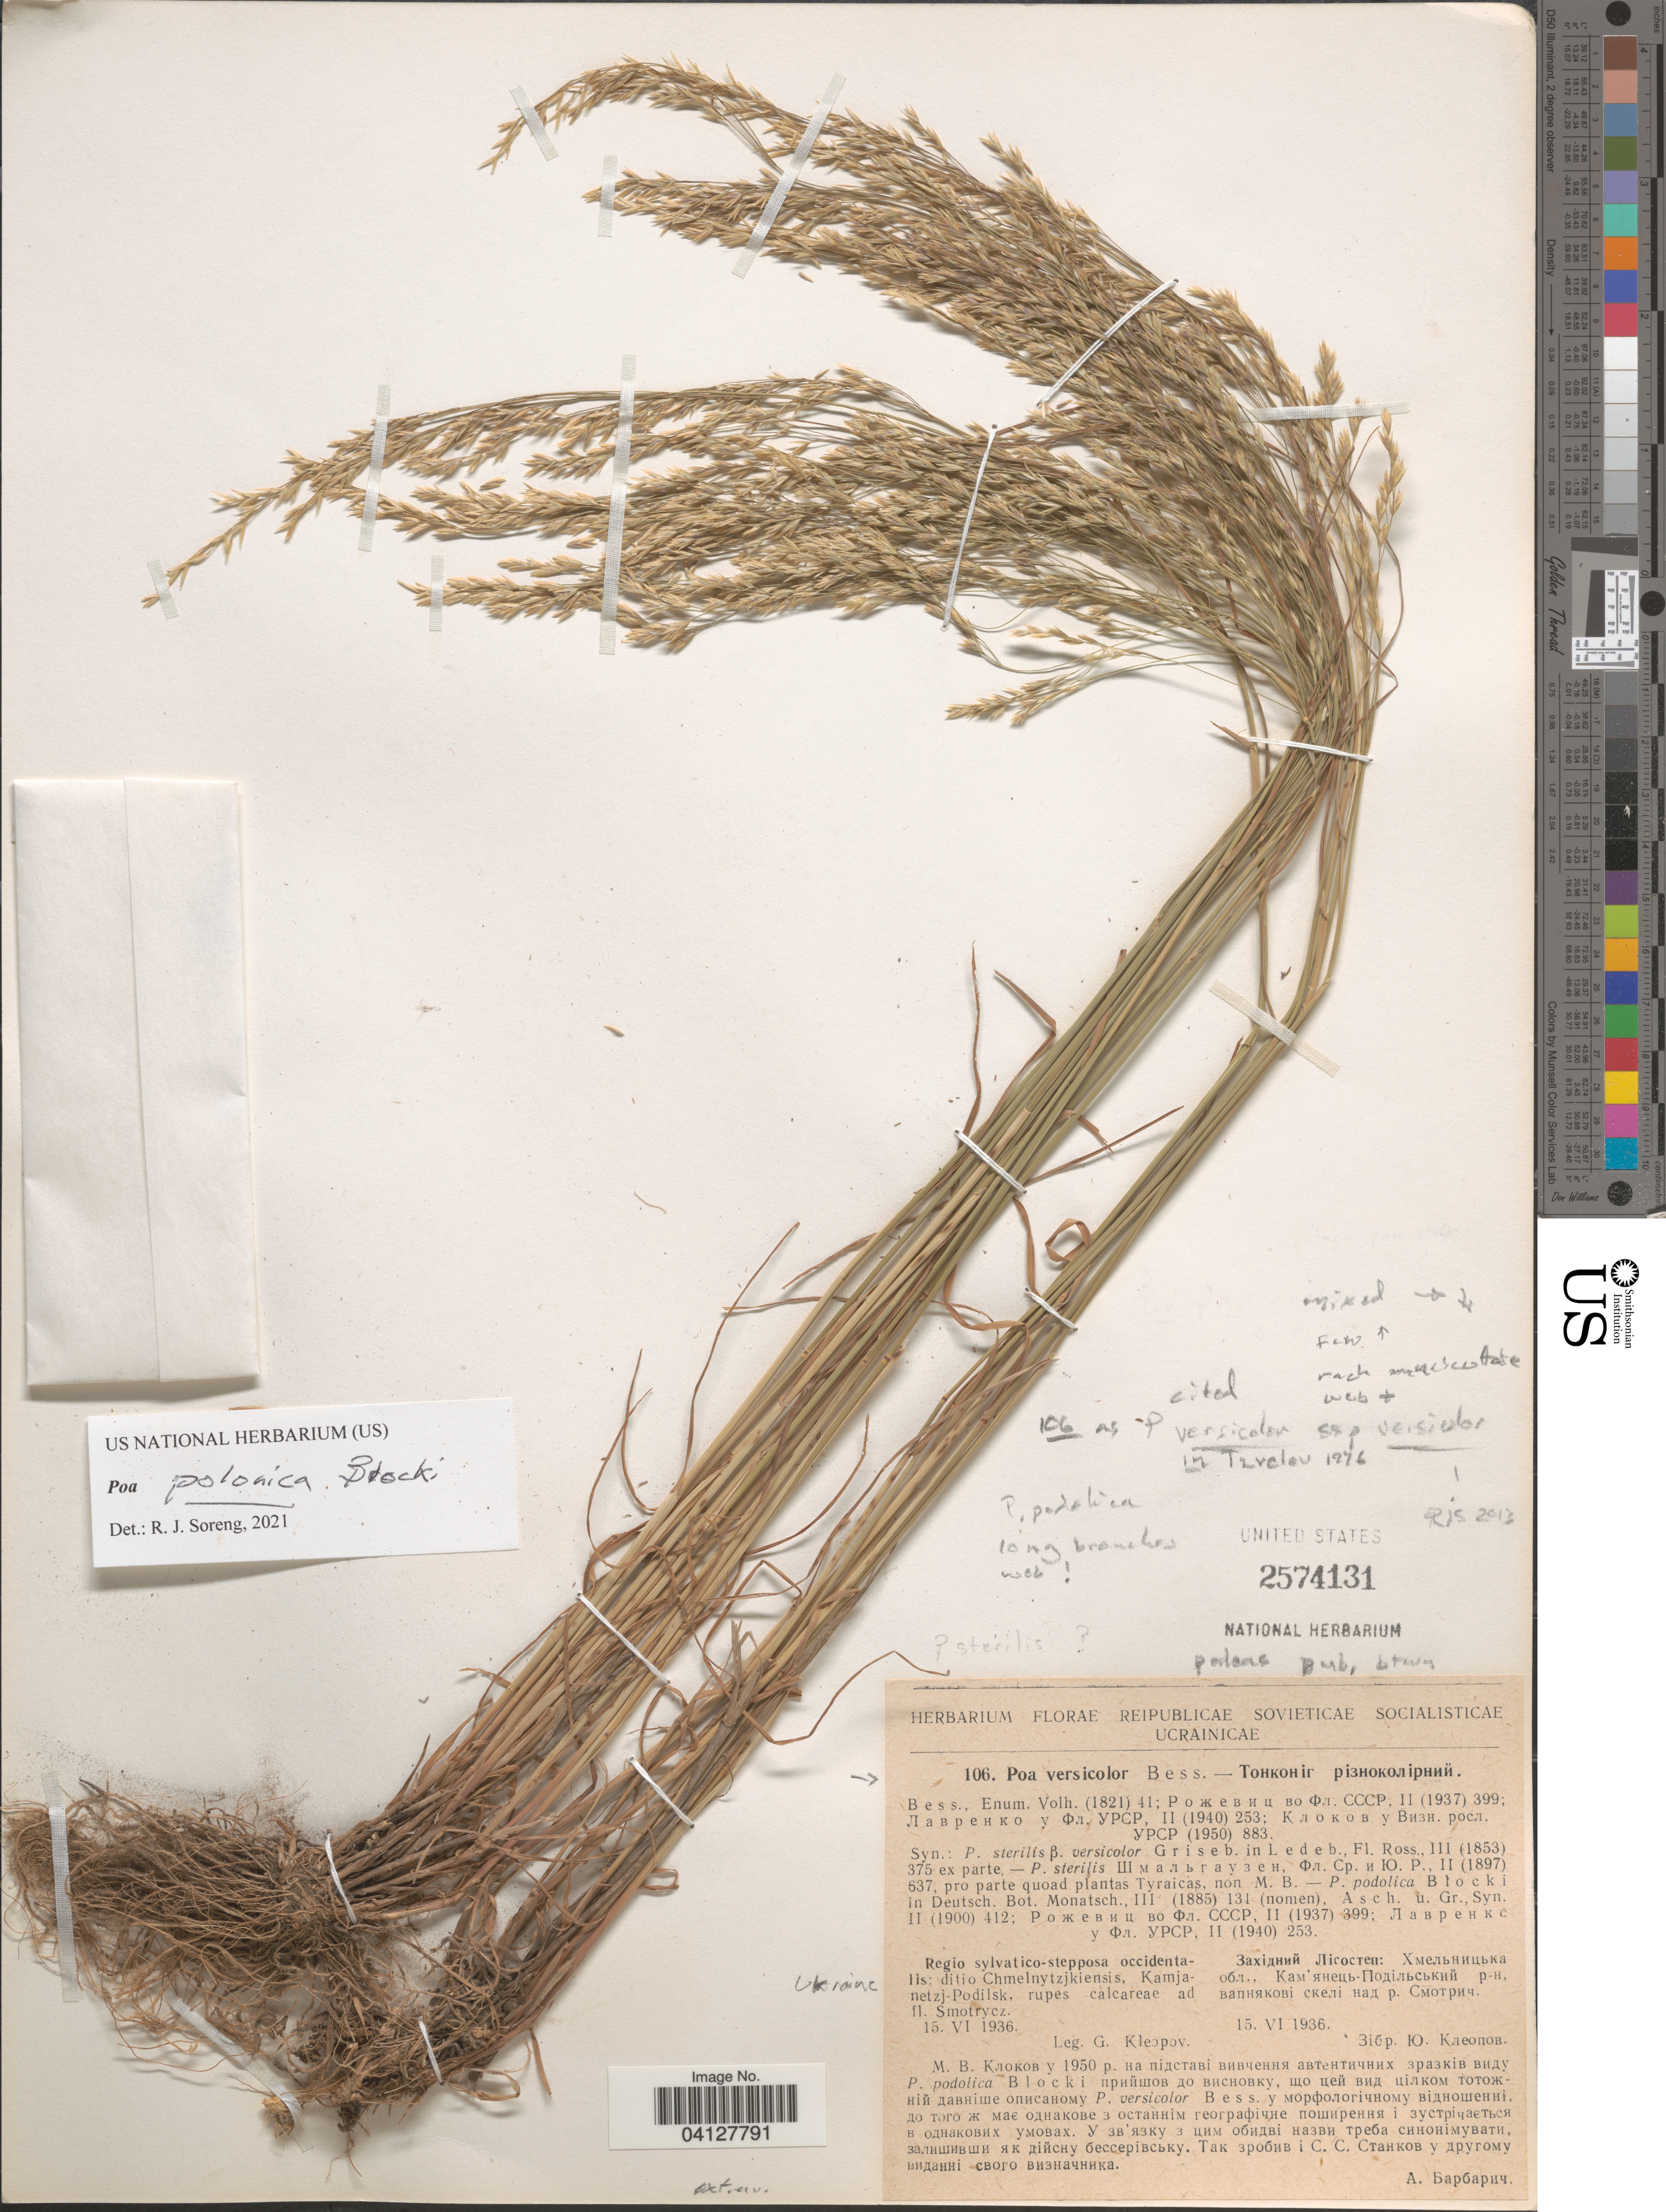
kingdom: Plantae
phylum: Tracheophyta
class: Liliopsida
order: Poales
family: Poaceae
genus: Poa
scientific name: Poa polonica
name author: Blocki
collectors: G. Kleopov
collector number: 106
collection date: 1936-06-15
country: Ukraine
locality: Regio sylvatico-stepposa occidentalis: ditio Chmelnytzjkiensis, Kamjanetzj-Podilsk, rupes calcareae ad fl. Smotrycz.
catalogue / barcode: US 2574131